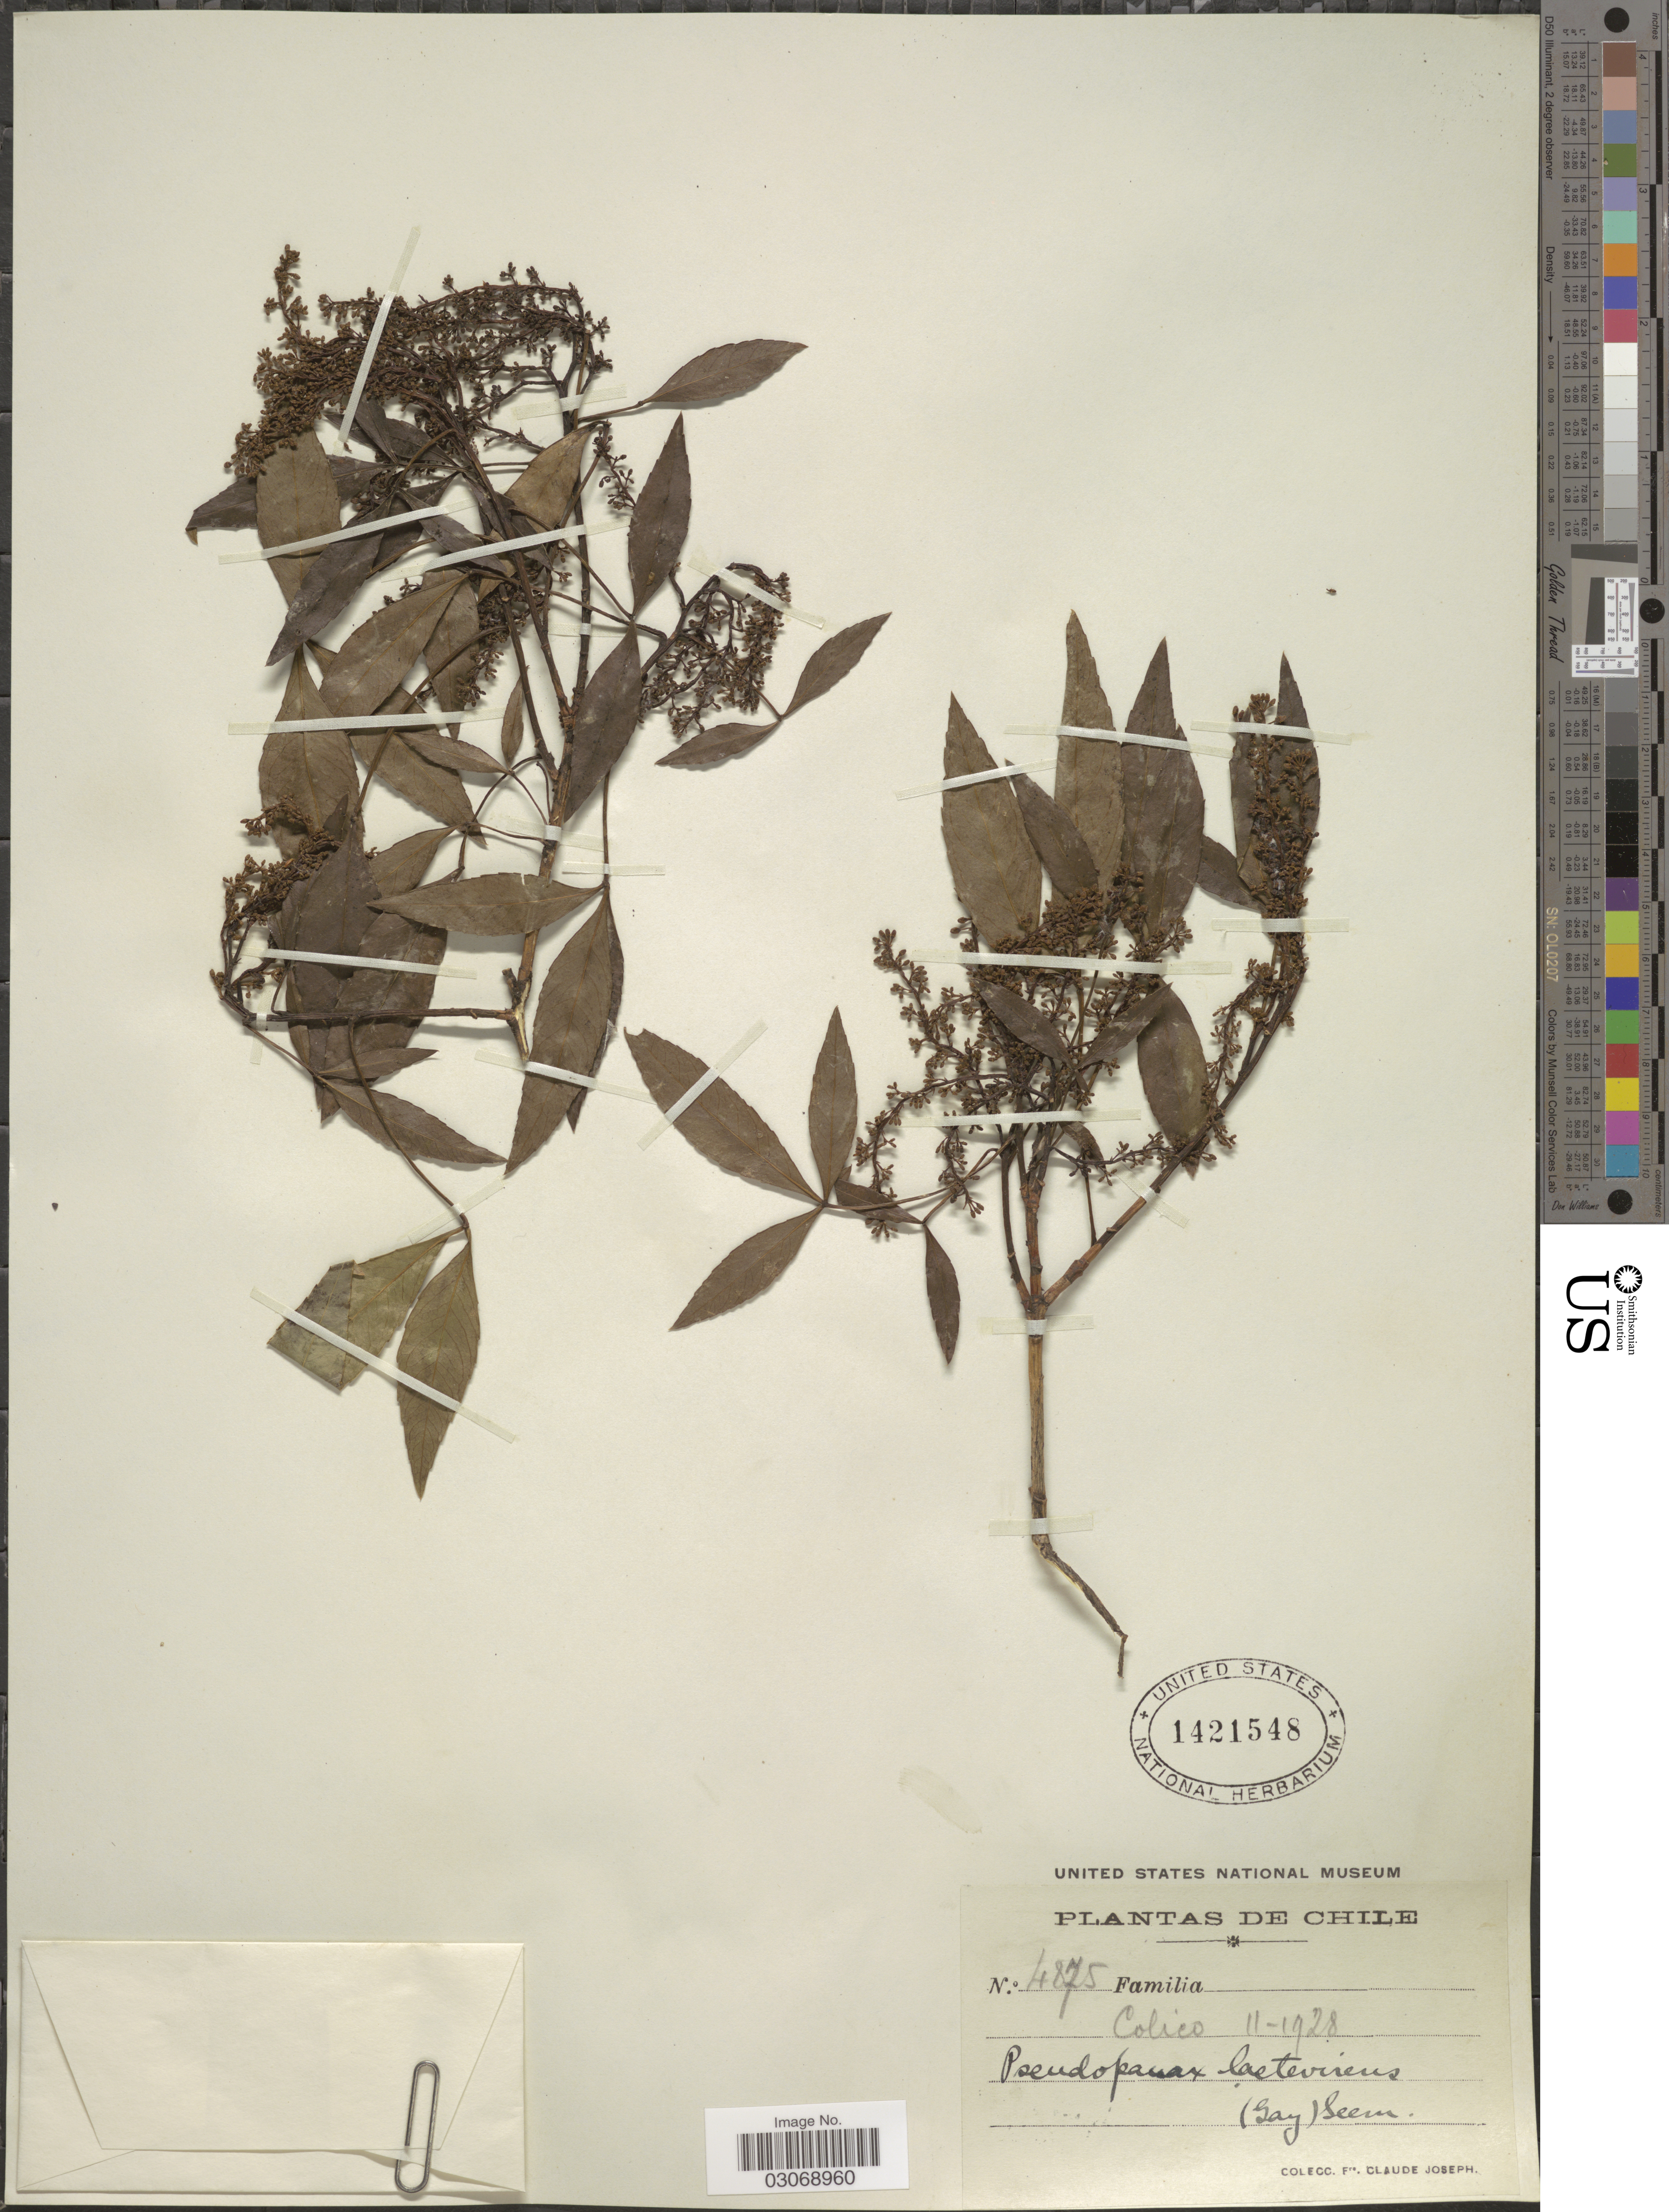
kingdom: Plantae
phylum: Tracheophyta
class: Magnoliopsida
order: Apiales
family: Araliaceae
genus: Pseudopanax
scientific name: Pseudopanax laetevirens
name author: (Gay) Baill.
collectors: Bro. Claude-Joseph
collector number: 4875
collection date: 1928-11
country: Chile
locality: Colico.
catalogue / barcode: US 1421548